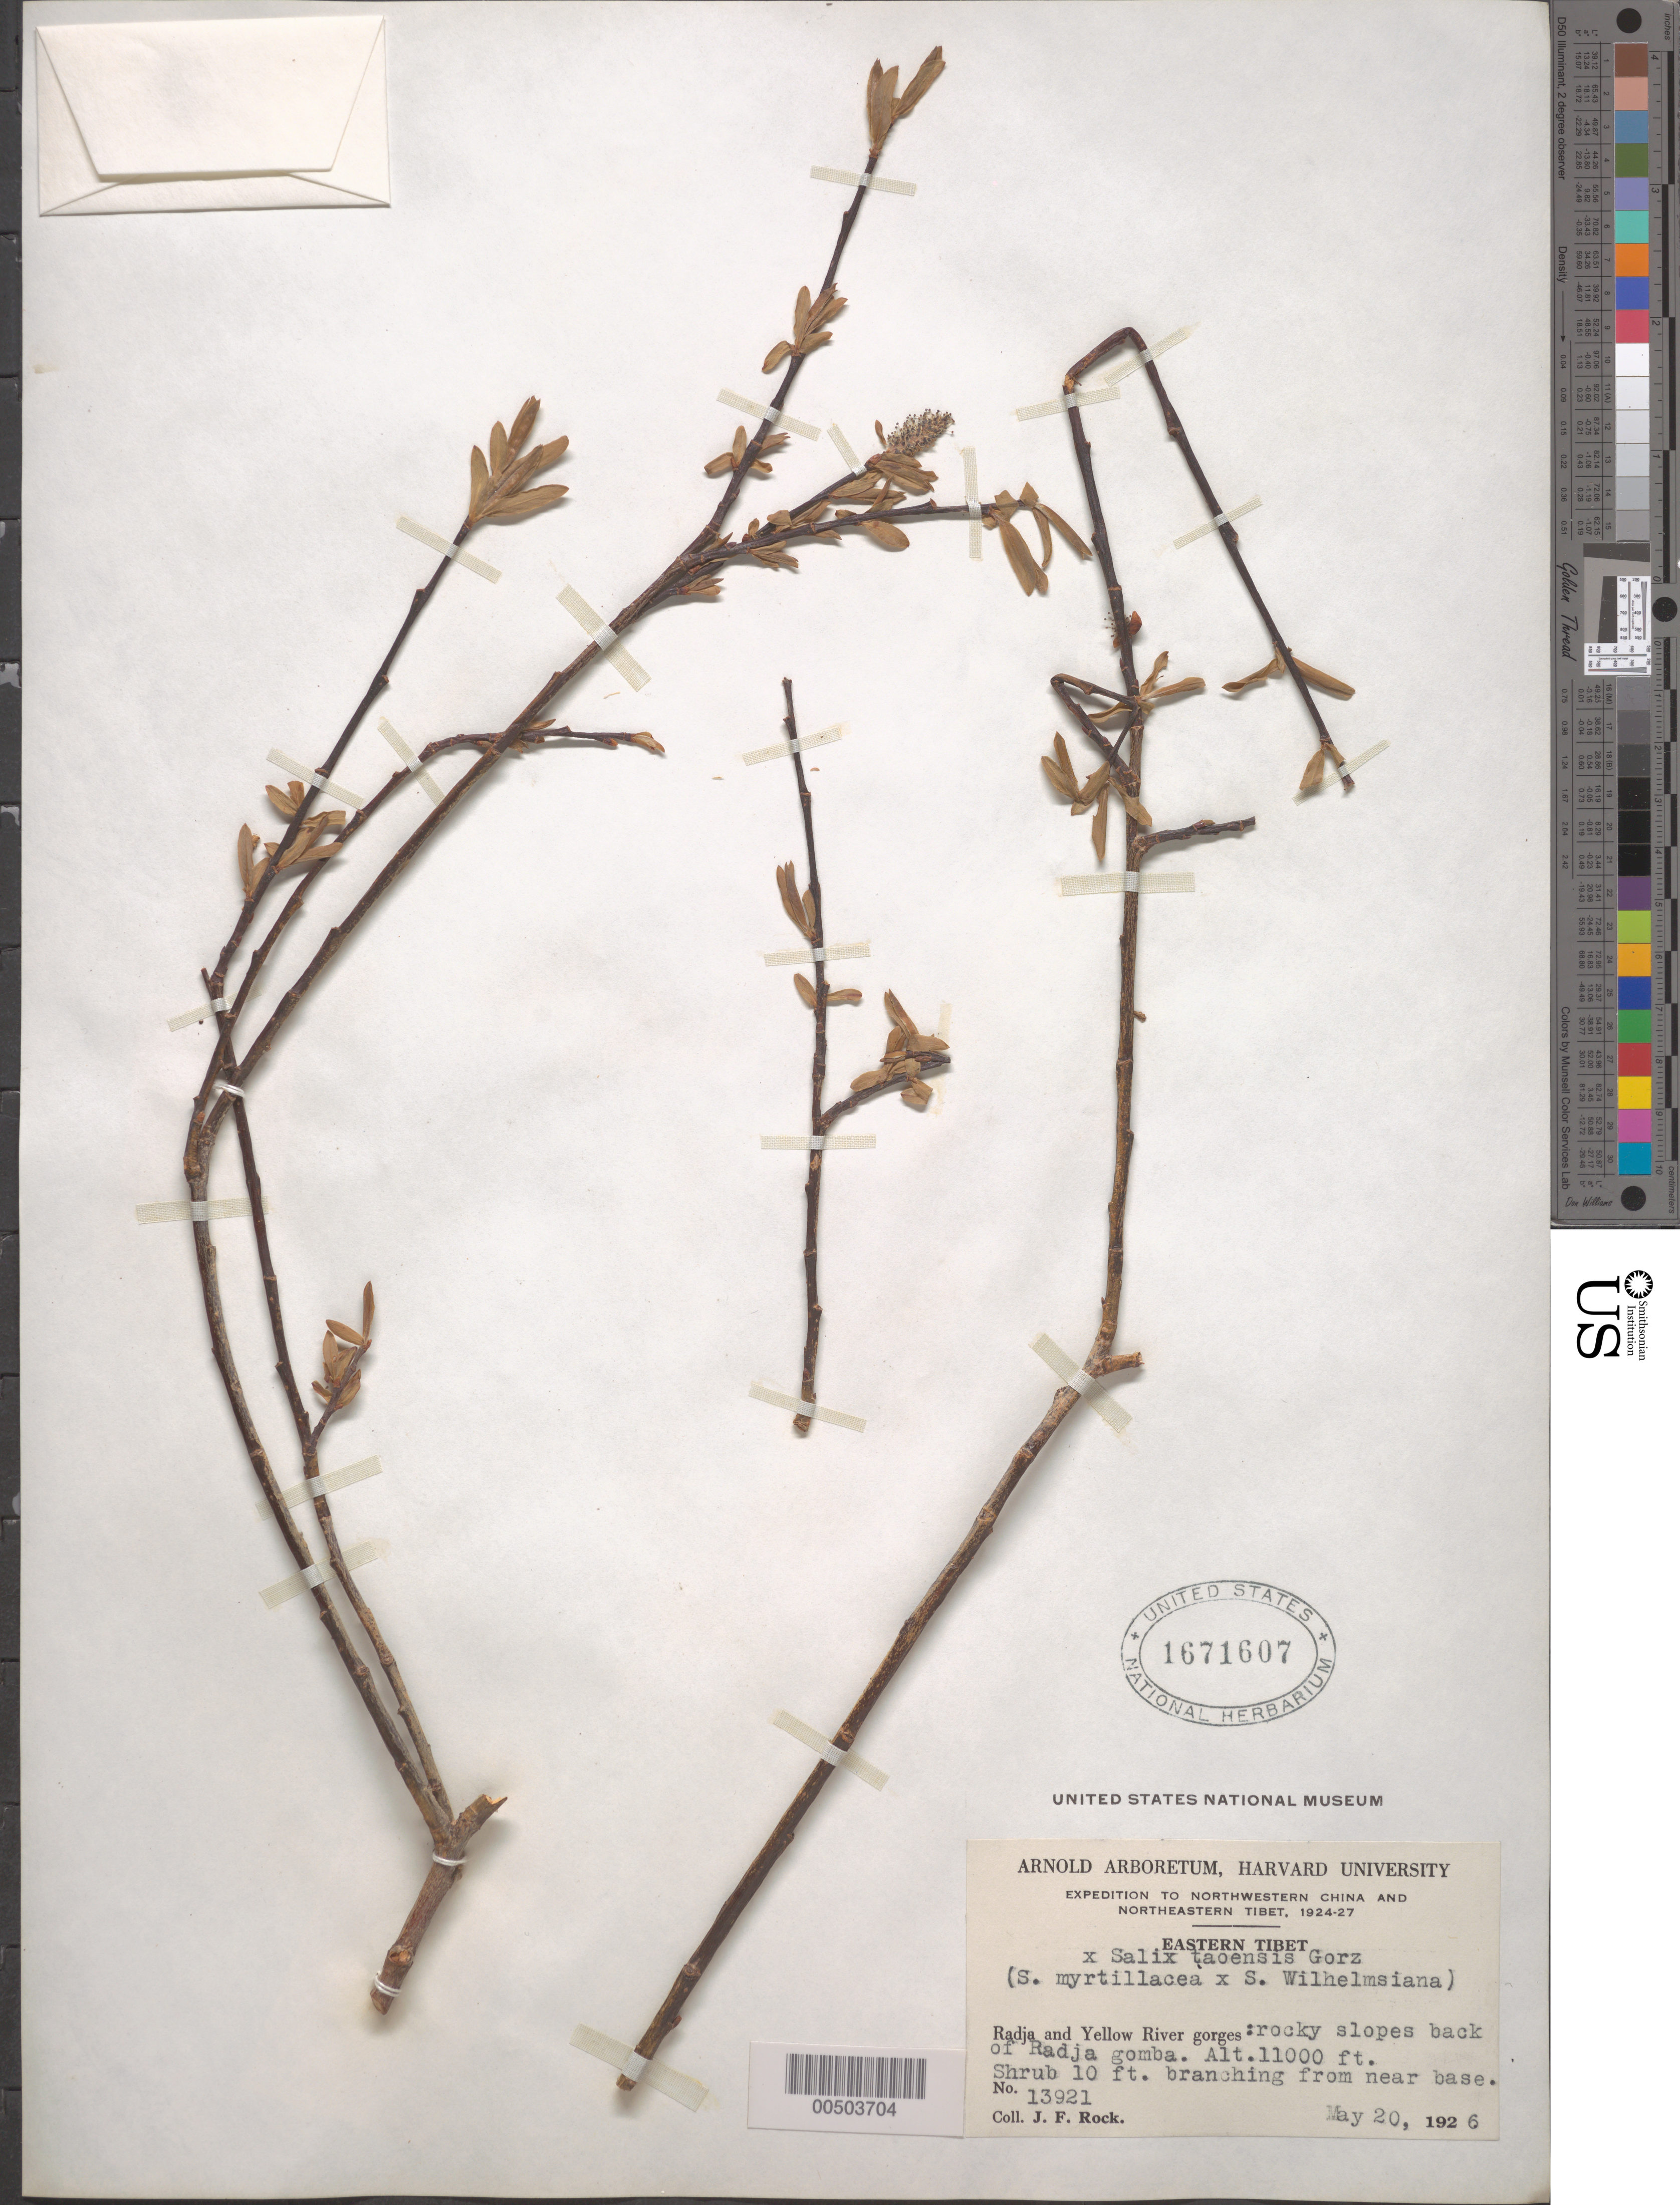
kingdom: Plantae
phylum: Tracheophyta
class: Magnoliopsida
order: Malpighiales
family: Salicaceae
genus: Salix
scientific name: Salix taoensis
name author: Goerz in Rehder & Kobuski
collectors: J. F. Rock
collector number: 13921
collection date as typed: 20 May 1926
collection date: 1926-05-20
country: China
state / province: Xizang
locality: Radja and Yellow River gorges: rocky slopes back of Radja gomba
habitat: Shrub 10 ft. branching from near base.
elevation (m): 3353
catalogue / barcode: US 1671607